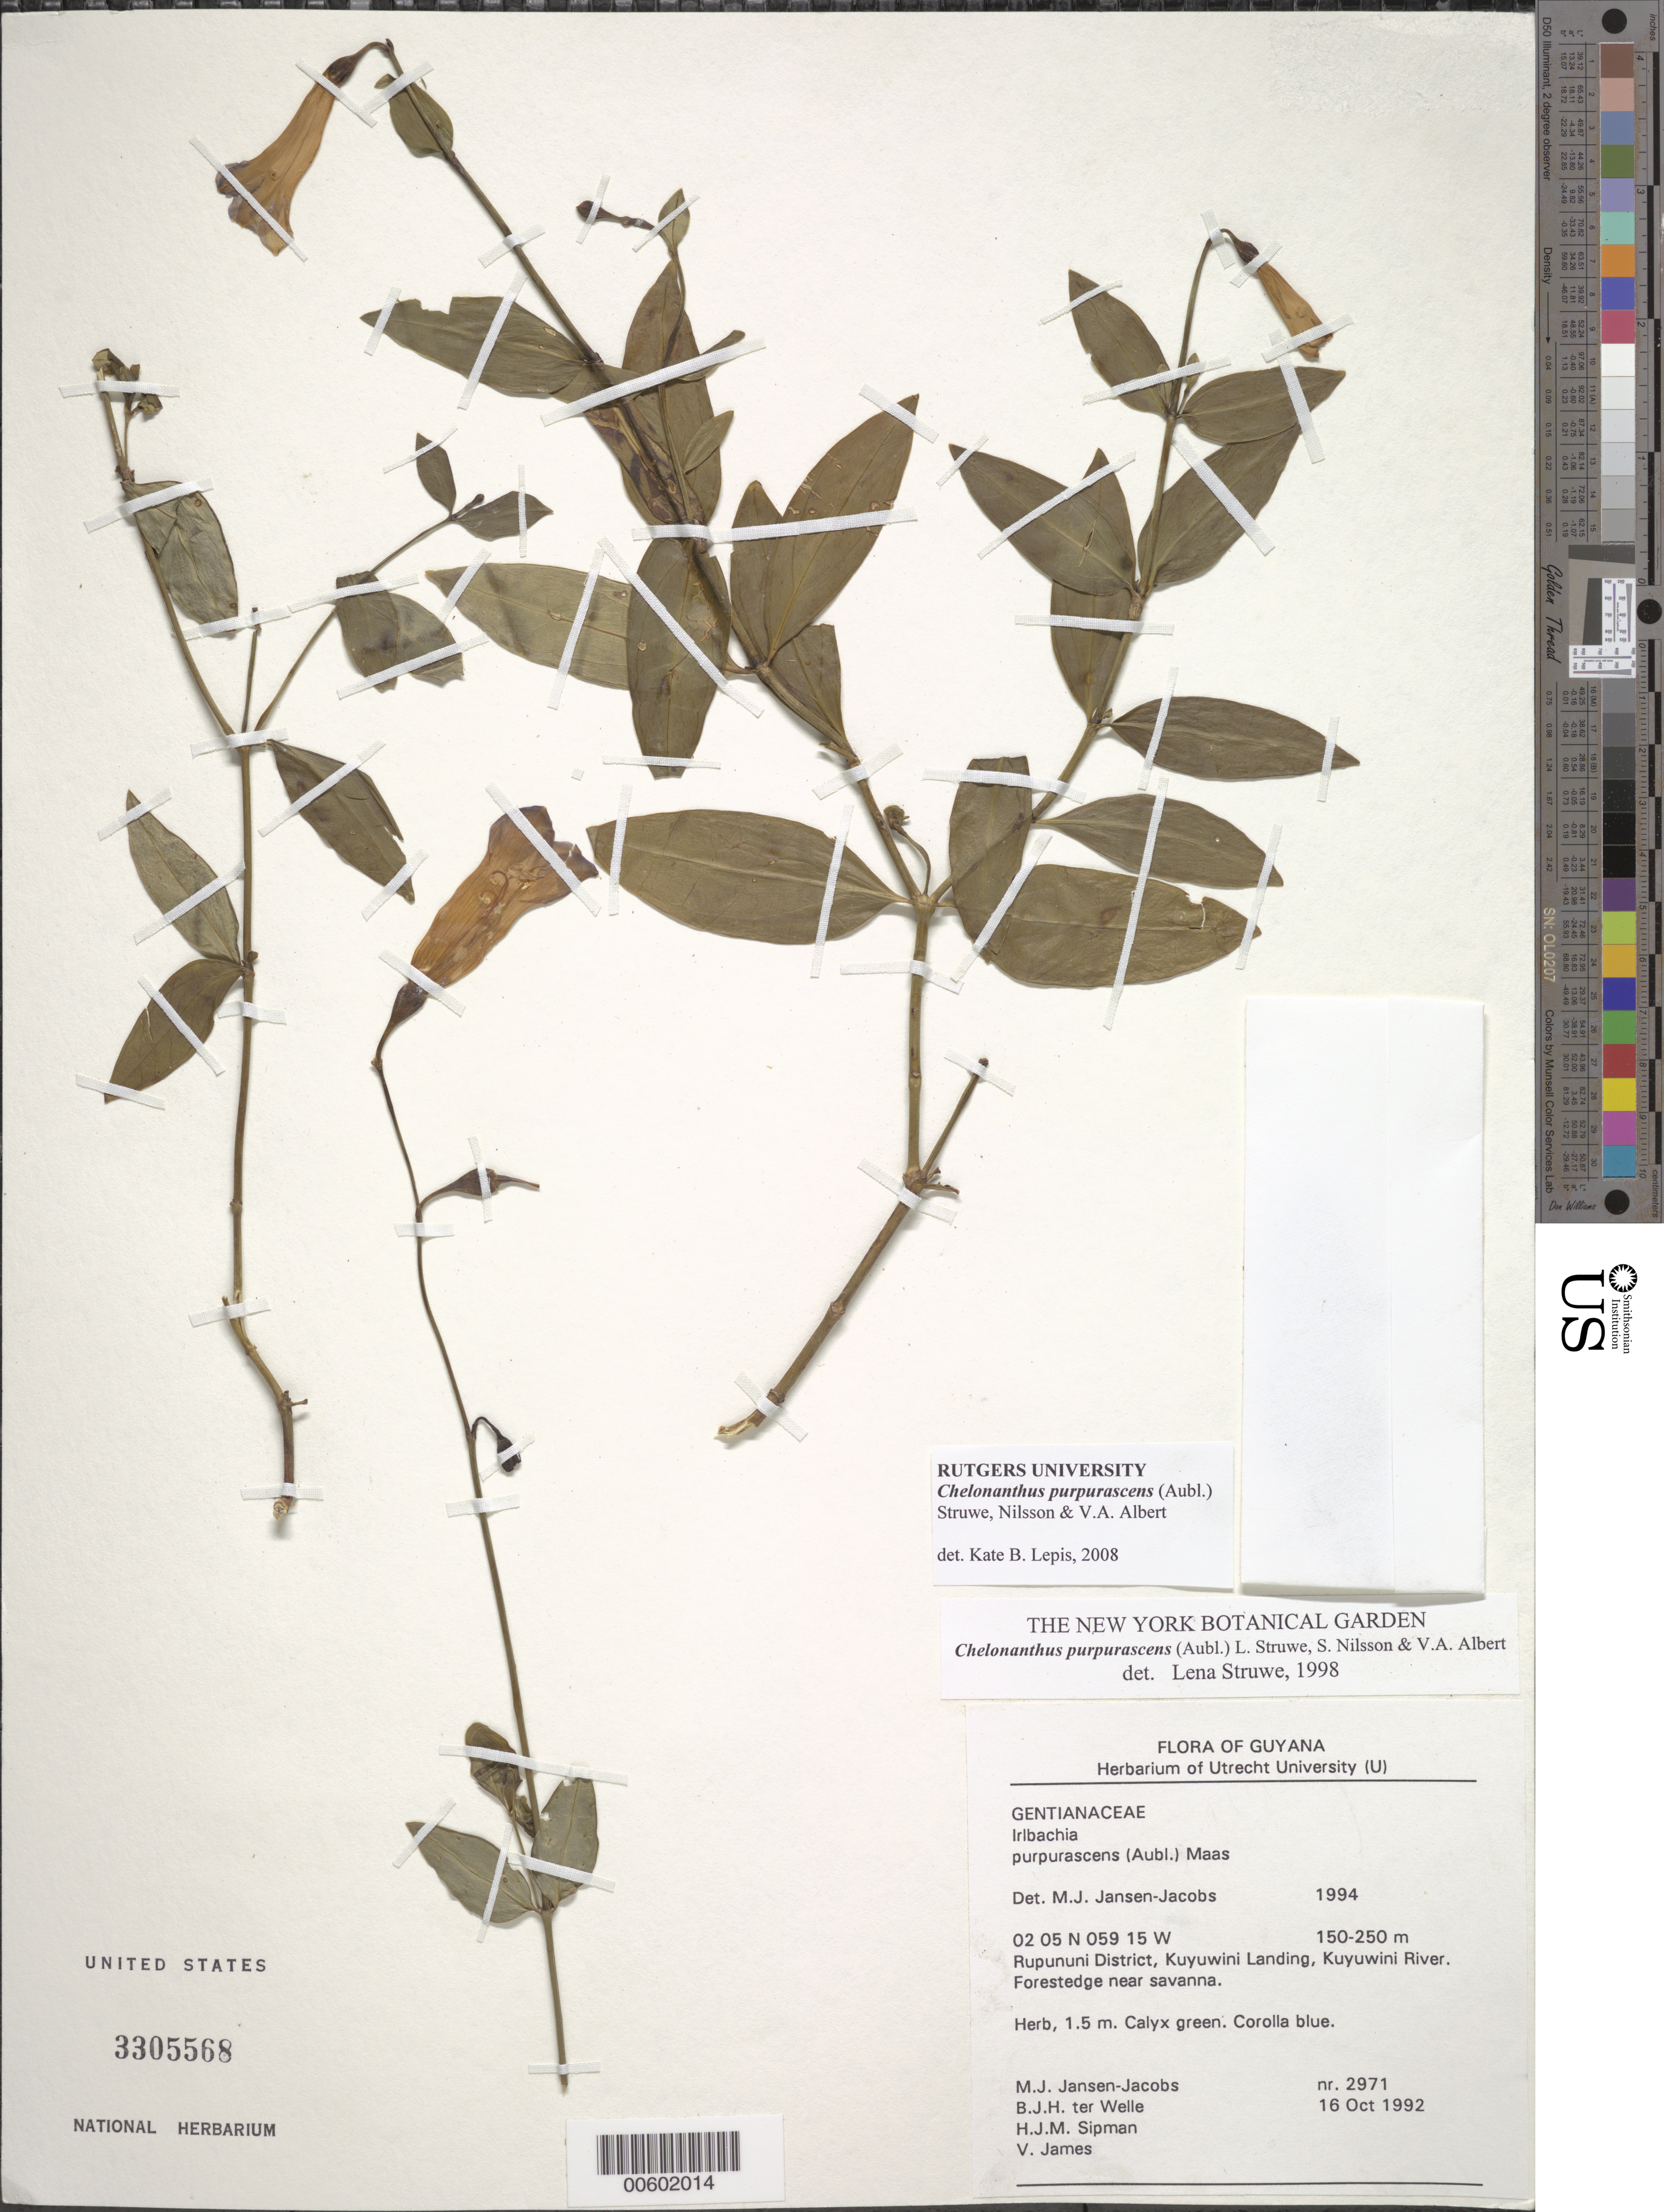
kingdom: Plantae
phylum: Tracheophyta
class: Magnoliopsida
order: Gentianales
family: Gentianaceae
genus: Chelonanthus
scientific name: Chelonanthus purpurascens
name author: (Aubl.) Struwe et al.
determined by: Lepis, Kate B.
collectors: M. J. Jansen-Jacobs, B. Welle, H. J. M. Sipman & V. James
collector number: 2971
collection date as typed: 16-Oct-92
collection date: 1992-10-16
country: Guyana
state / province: U. Takutu-U. Essequibo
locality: Kuyuwini Landing, Kuyuwini River, Rupununi District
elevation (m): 150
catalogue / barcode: US 3305568